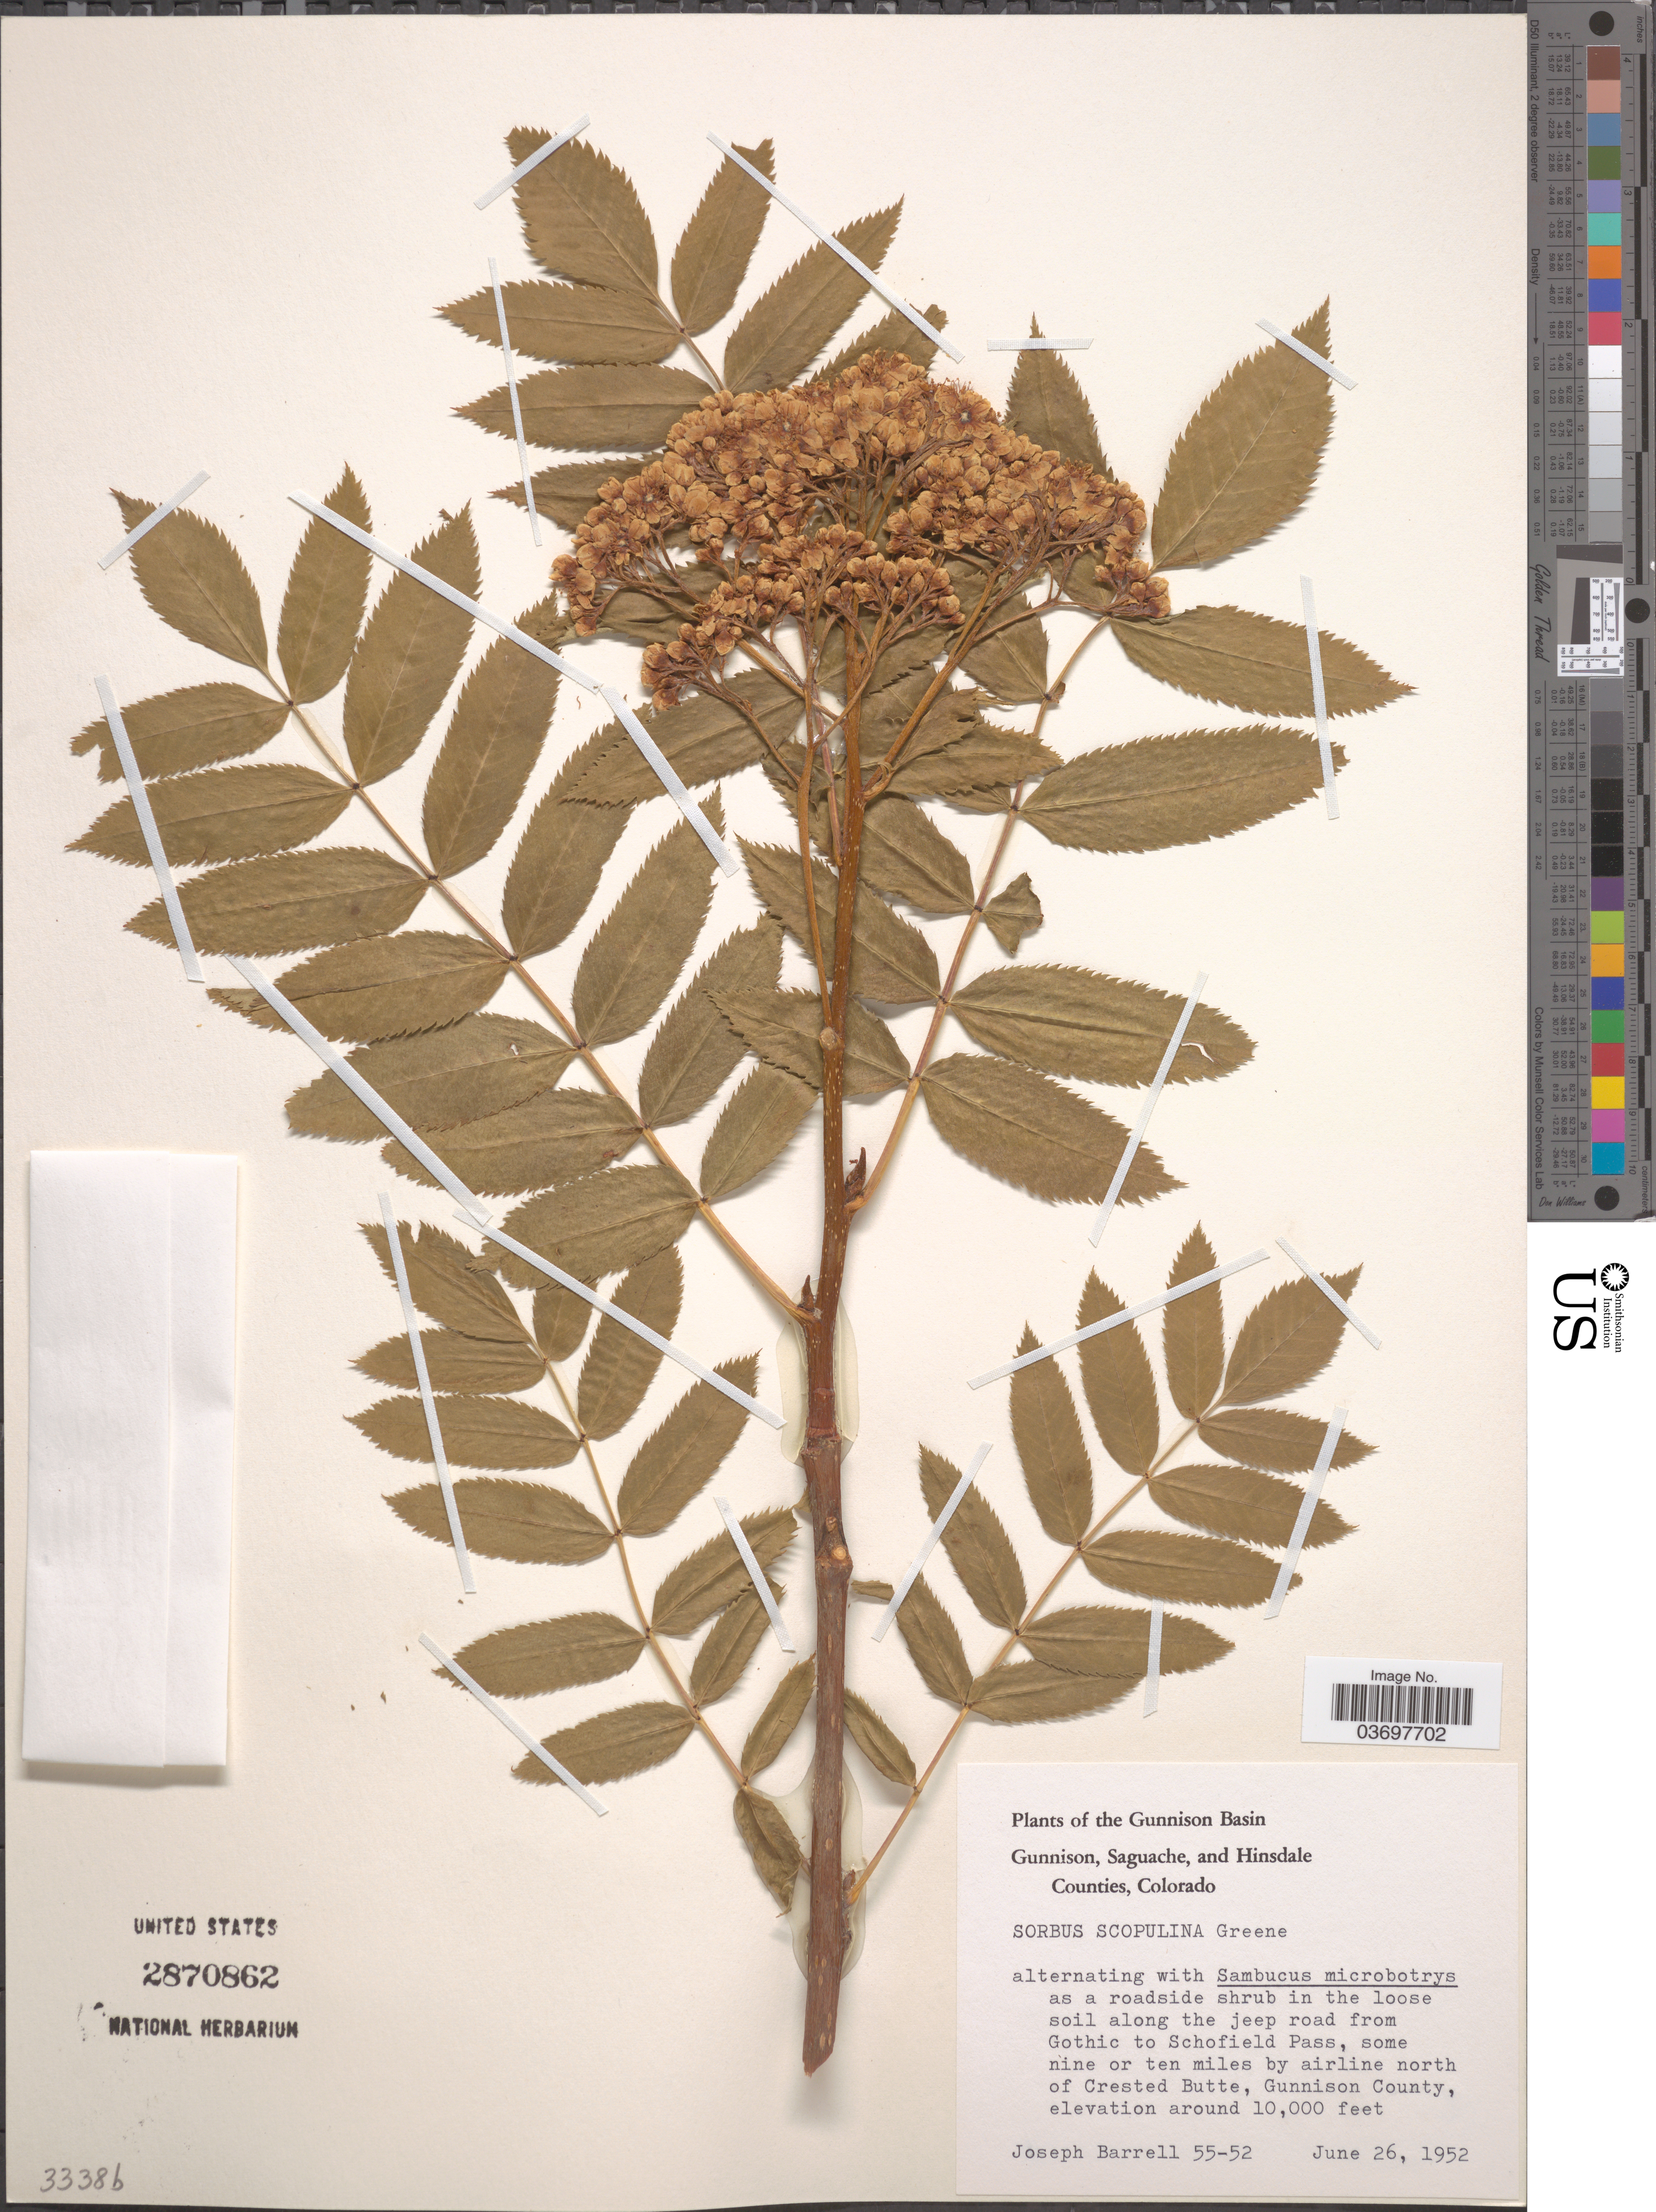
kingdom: Plantae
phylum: Tracheophyta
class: Magnoliopsida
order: Rosales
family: Rosaceae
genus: Sorbus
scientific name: Sorbus scopulina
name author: Greene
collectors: J. Barrell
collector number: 55-52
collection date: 1952-06-26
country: United States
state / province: Colorado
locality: The Gunnison Basin. Along the jeep road from Gothic to Schofield Pass, some nine or ten miles by airline north of Crested Butte, Gunnison County.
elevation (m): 3048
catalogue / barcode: US 2870862